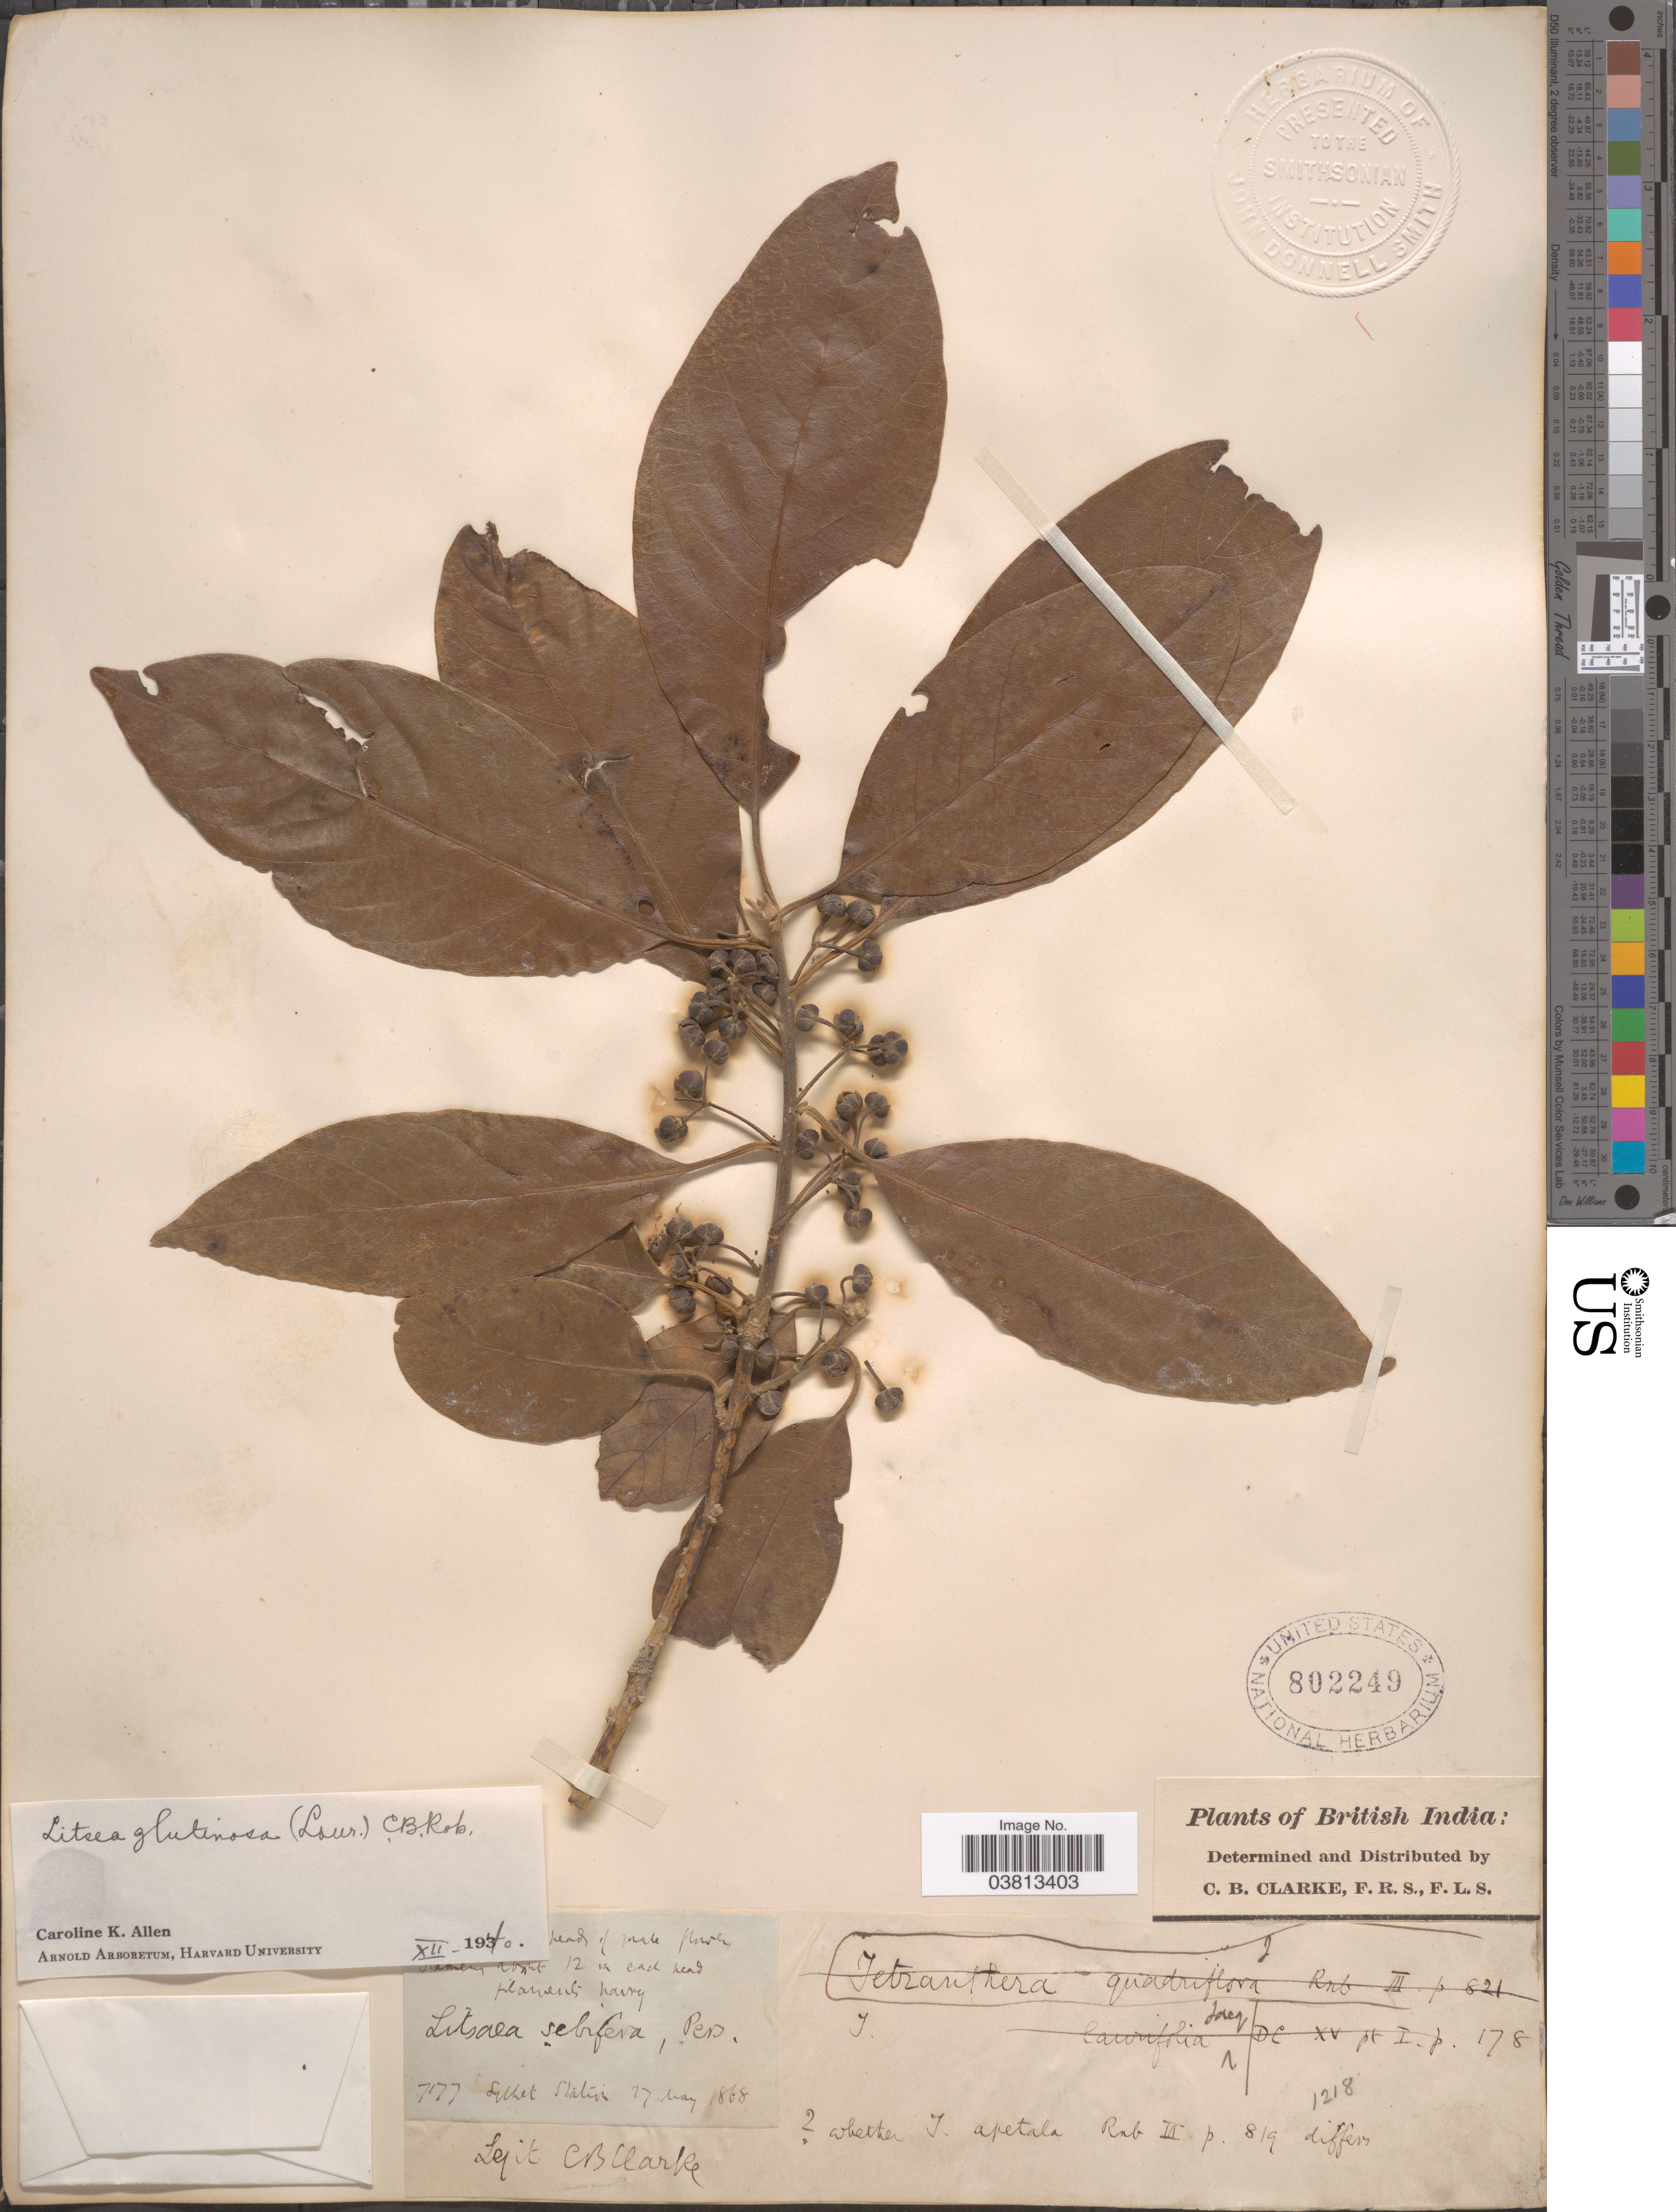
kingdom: Plantae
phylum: Tracheophyta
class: Magnoliopsida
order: Laurales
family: Lauraceae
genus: Litsea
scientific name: Litsea glutinosa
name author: (Lour.) C.B. Rob.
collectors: C. B. Clarke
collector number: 7177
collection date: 1868-05-27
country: Bangladesh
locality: British India. Silhet Station.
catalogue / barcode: US 802249